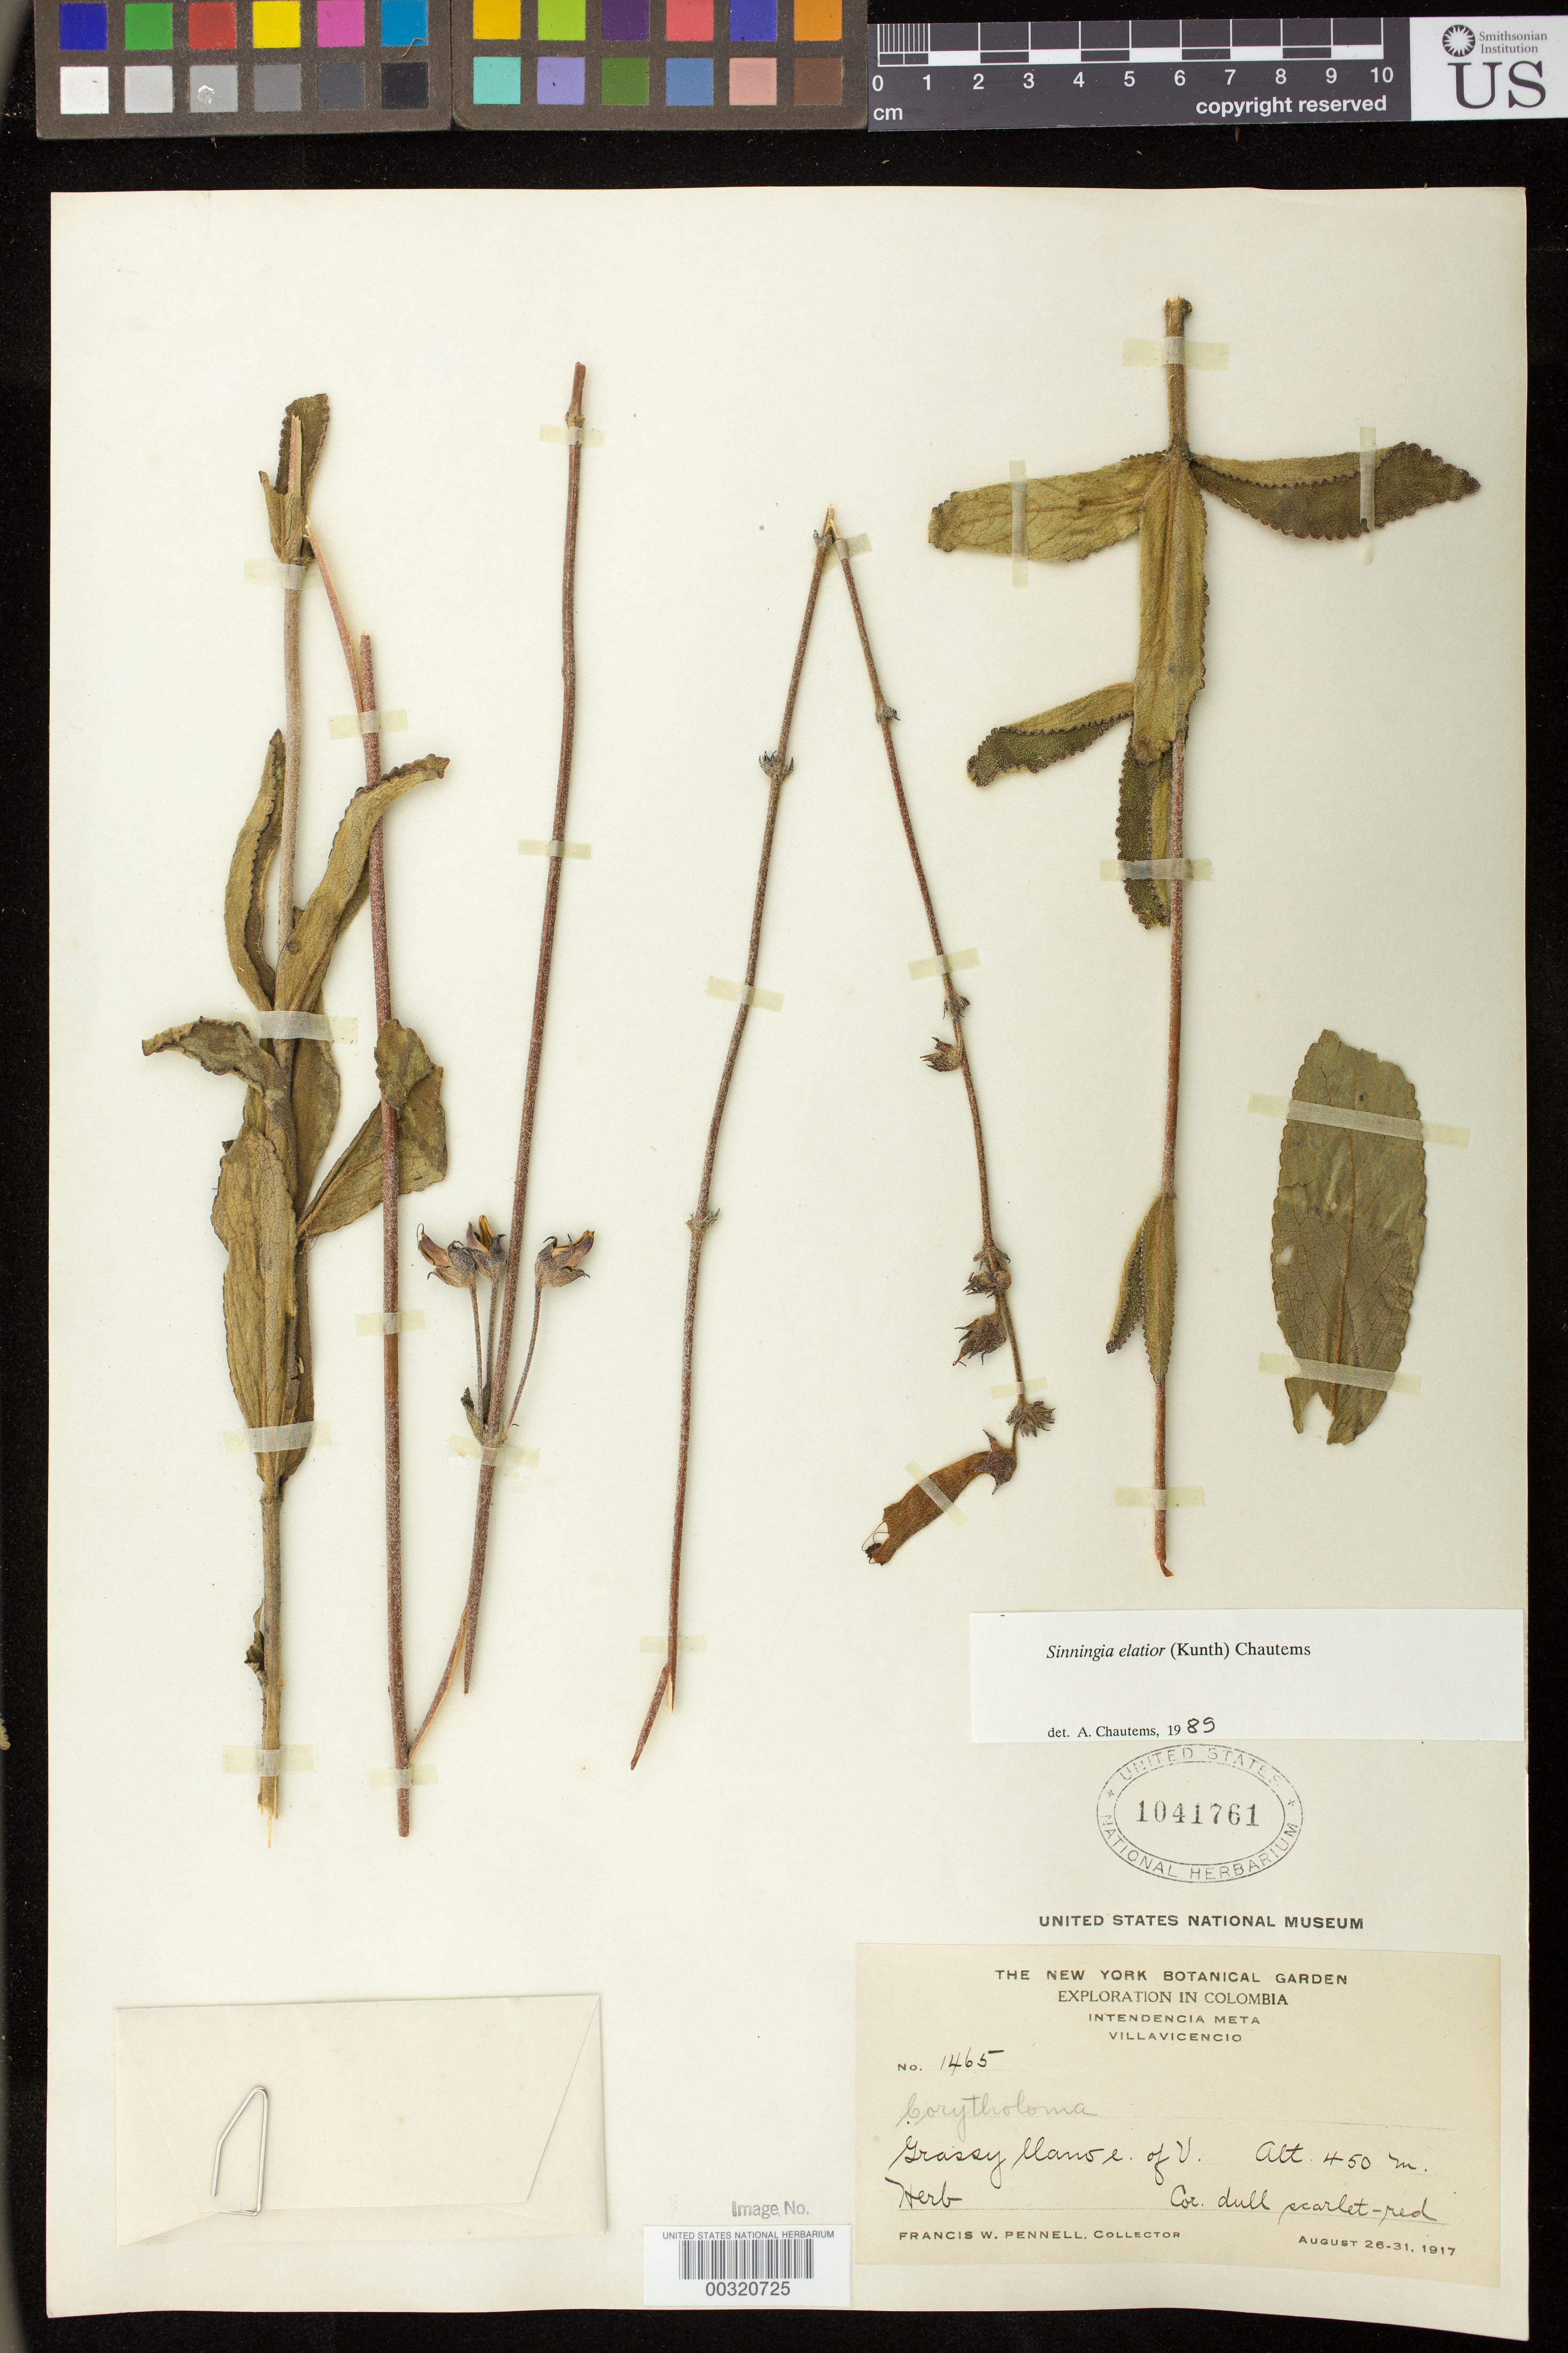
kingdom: Plantae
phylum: Tracheophyta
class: Magnoliopsida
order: Lamiales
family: Gesneriaceae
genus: Sinningia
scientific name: Sinningia elatior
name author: (Kunth) Chautems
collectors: F. W. Pennell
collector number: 1465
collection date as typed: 26-31 Aug 1917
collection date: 1917-08-26/1917-08-31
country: Colombia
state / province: Meta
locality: Villavicencio, grassy llano E of V.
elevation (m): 450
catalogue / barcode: US 1041761